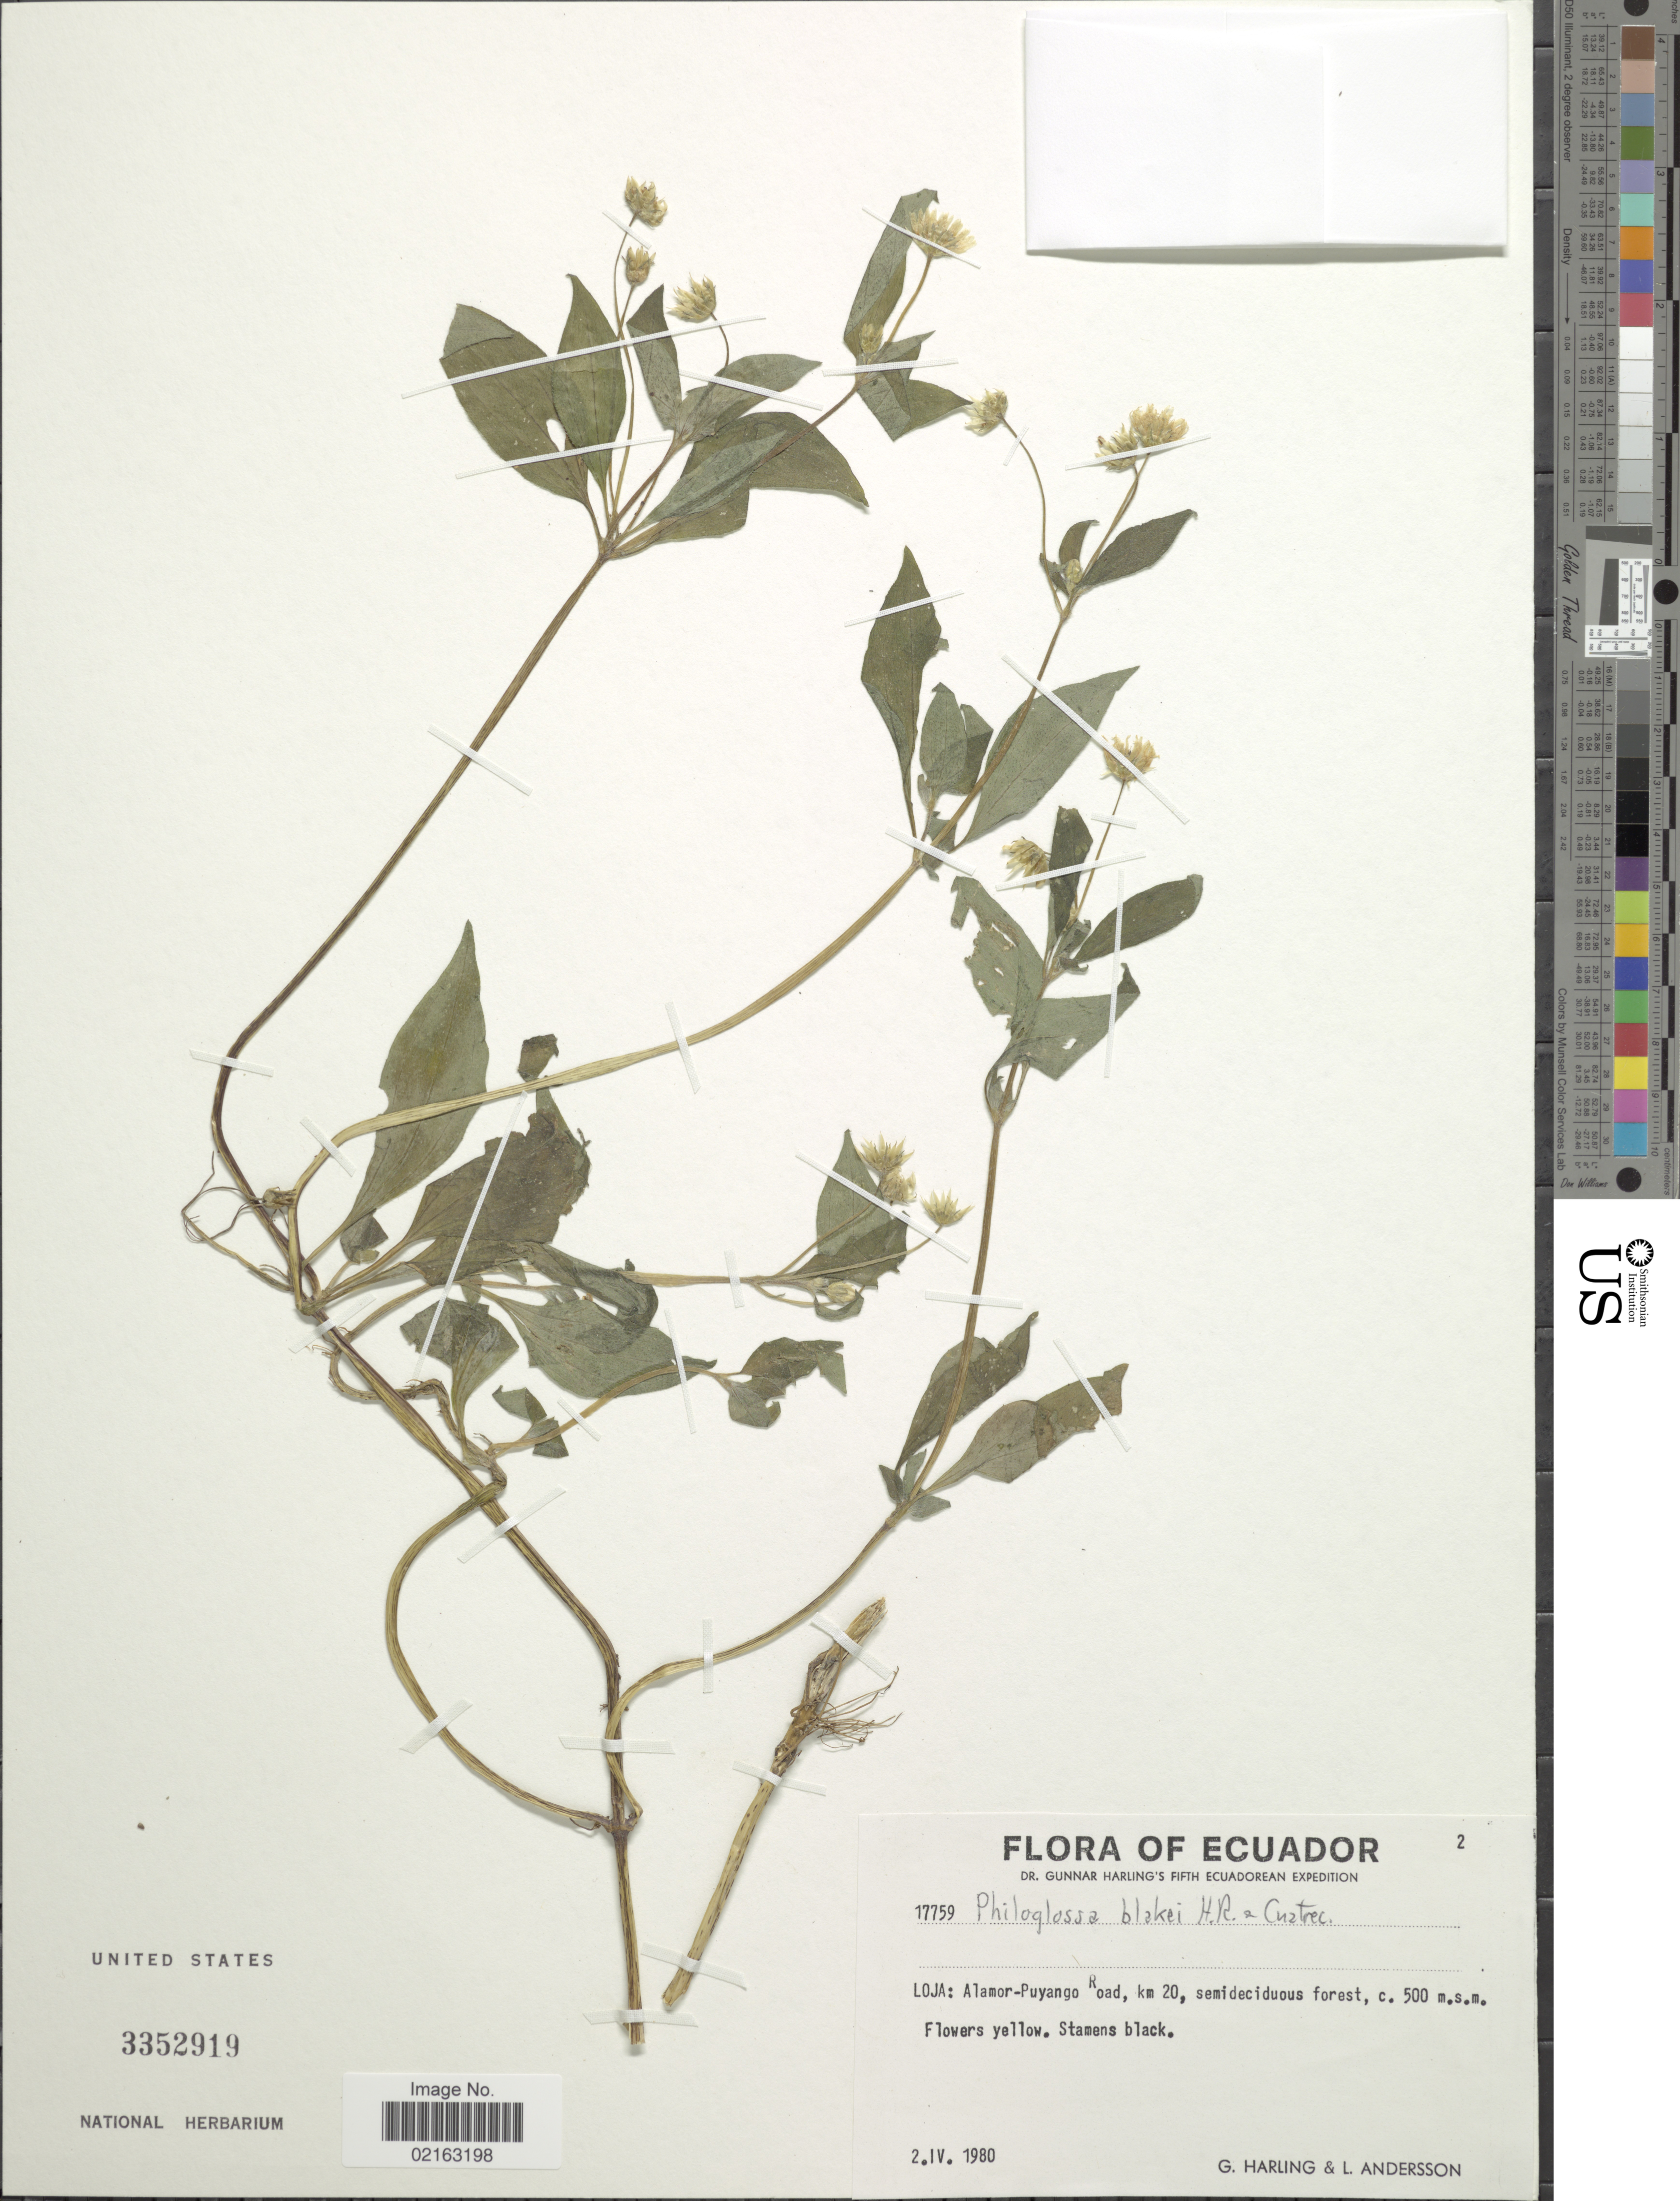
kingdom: Plantae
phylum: Tracheophyta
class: Magnoliopsida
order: Asterales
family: Asteraceae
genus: Philoglossa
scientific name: Philoglossa blakei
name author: H. Rob. & Cuatrec.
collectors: G. Harling & L. Andersson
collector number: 17759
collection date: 1980-04-02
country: Ecuador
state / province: Loja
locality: Loja: Alamor-Puyango Road, km 20, semideciduous forest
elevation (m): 500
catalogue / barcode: US 3352919